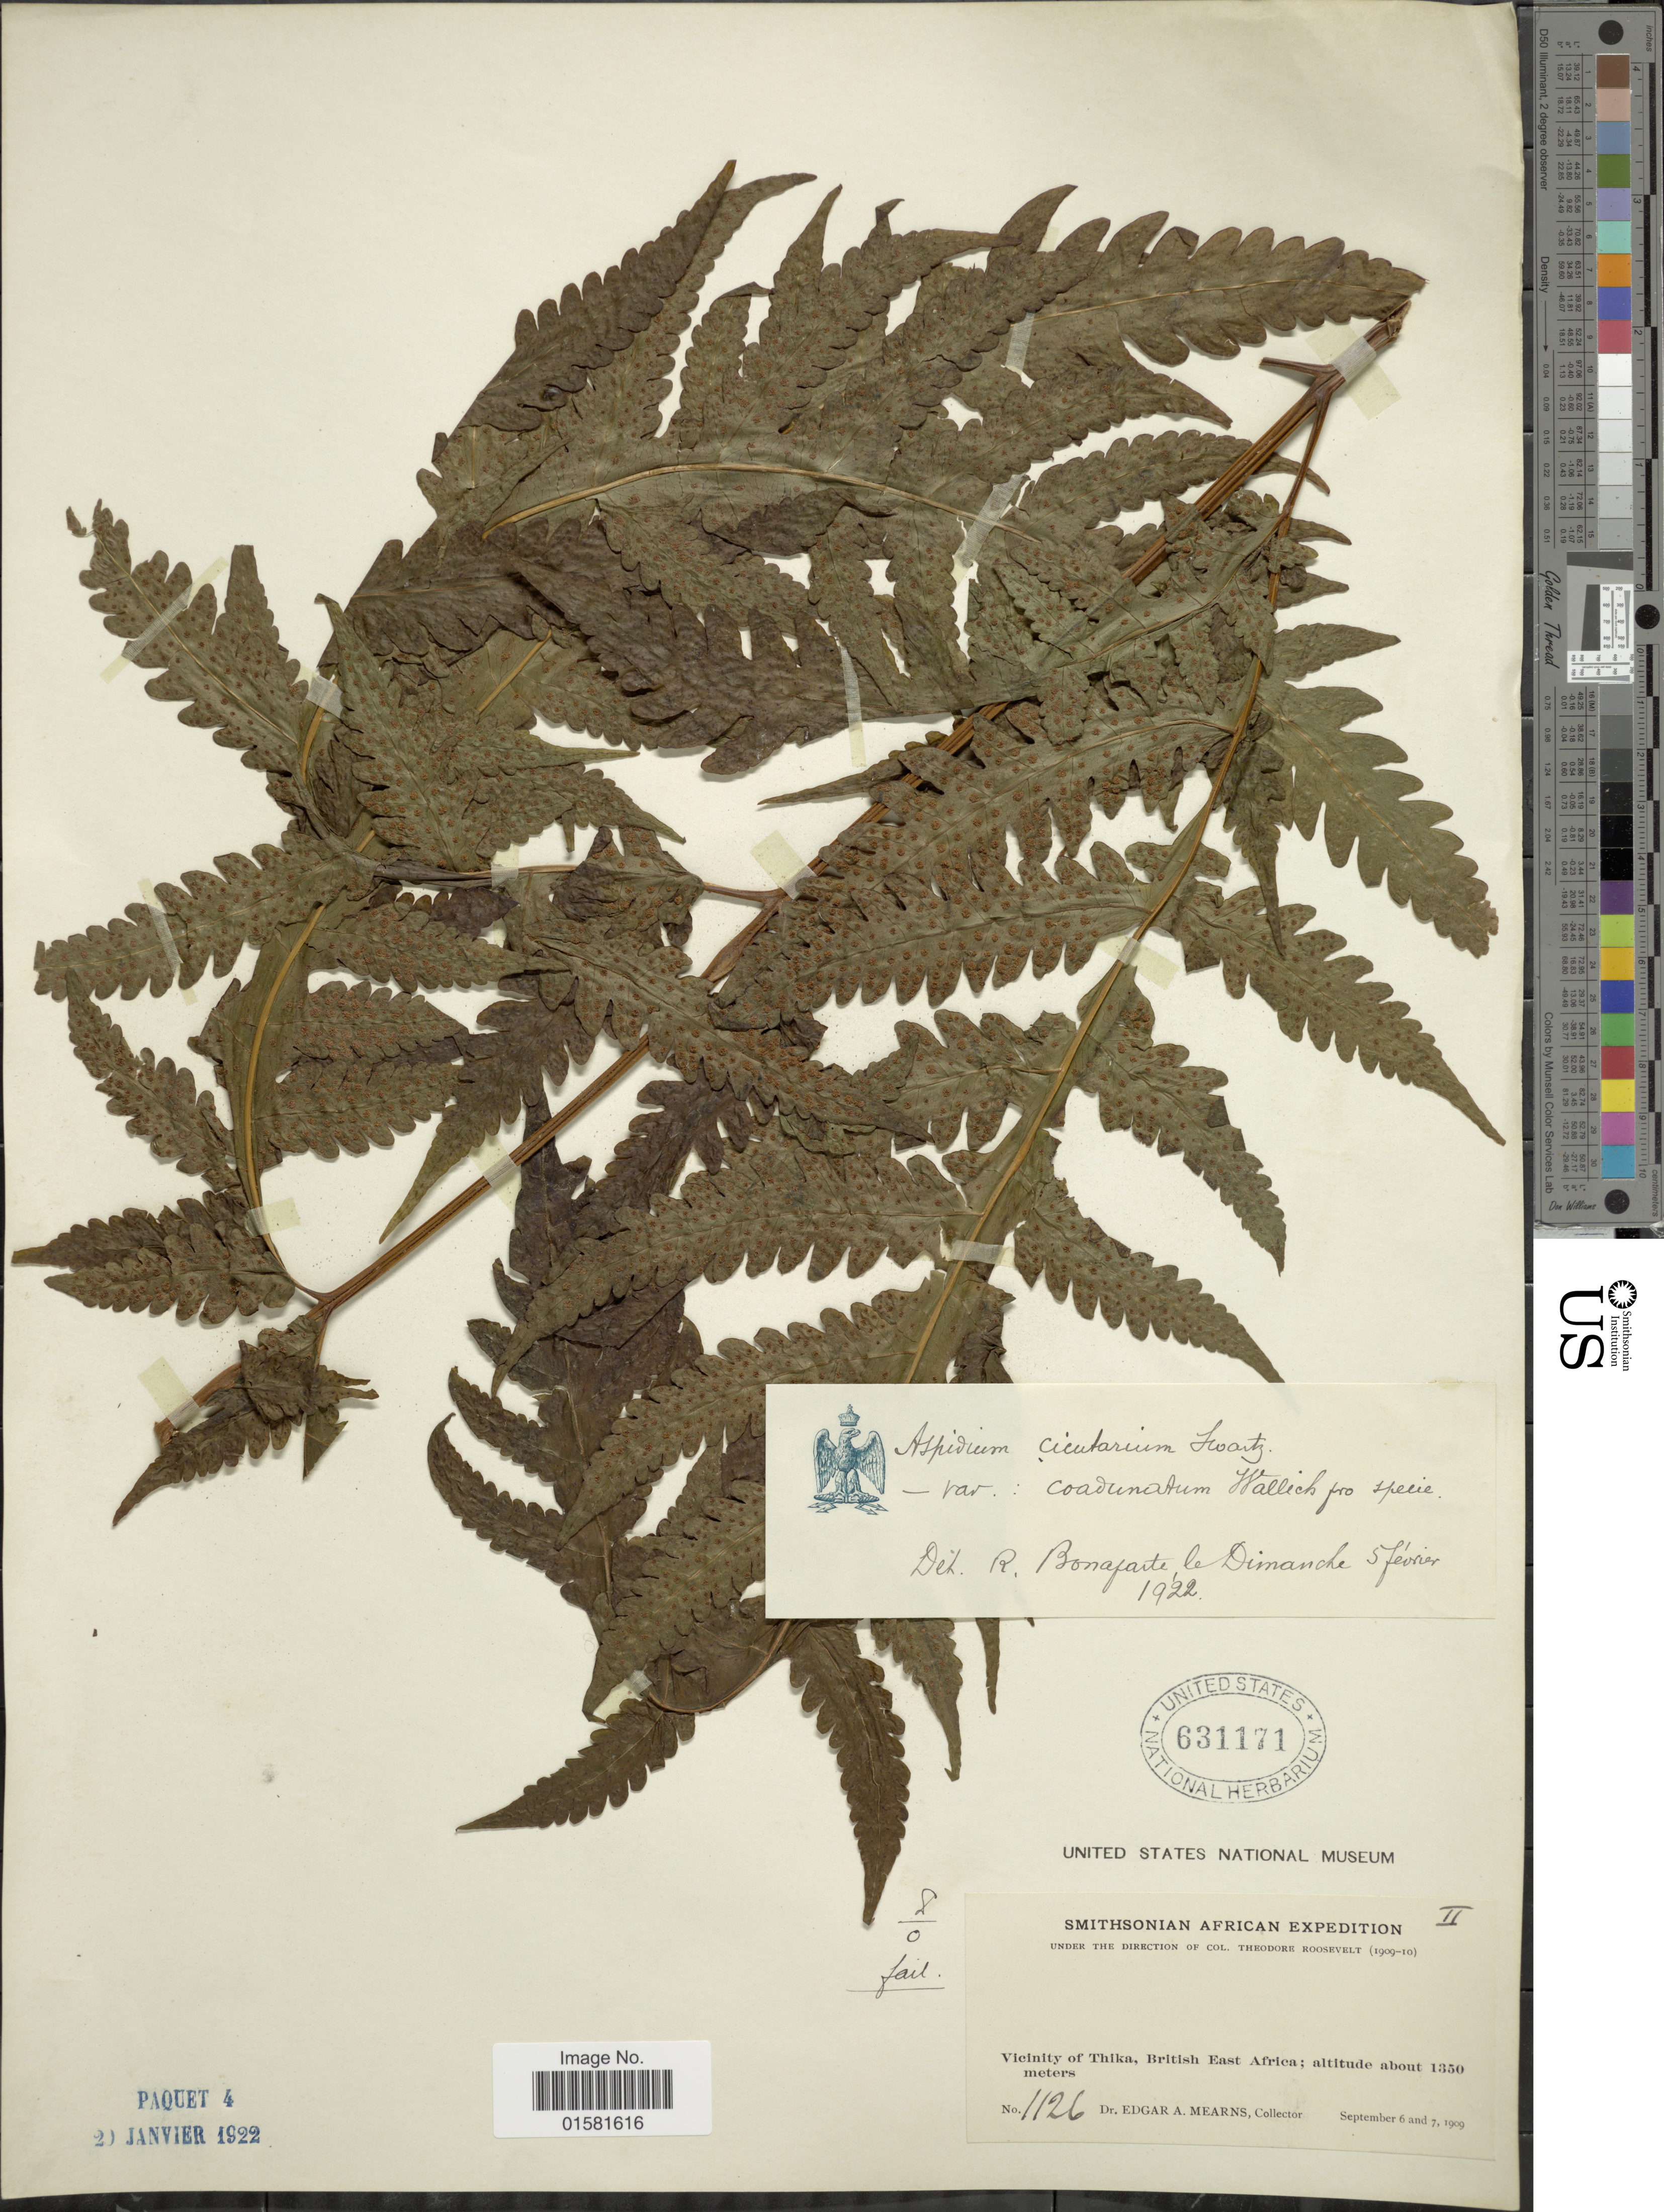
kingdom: Plantae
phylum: Tracheophyta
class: Polypodiopsida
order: Polypodiales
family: Tectariaceae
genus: Tectaria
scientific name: Tectaria macrodonta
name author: (Fée) C. Chr.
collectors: E. A. Mearns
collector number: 1126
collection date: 1909-09-06/1909-09-07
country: Kenya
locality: Vicinity of Thika, British East Africa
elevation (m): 1350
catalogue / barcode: US 631171